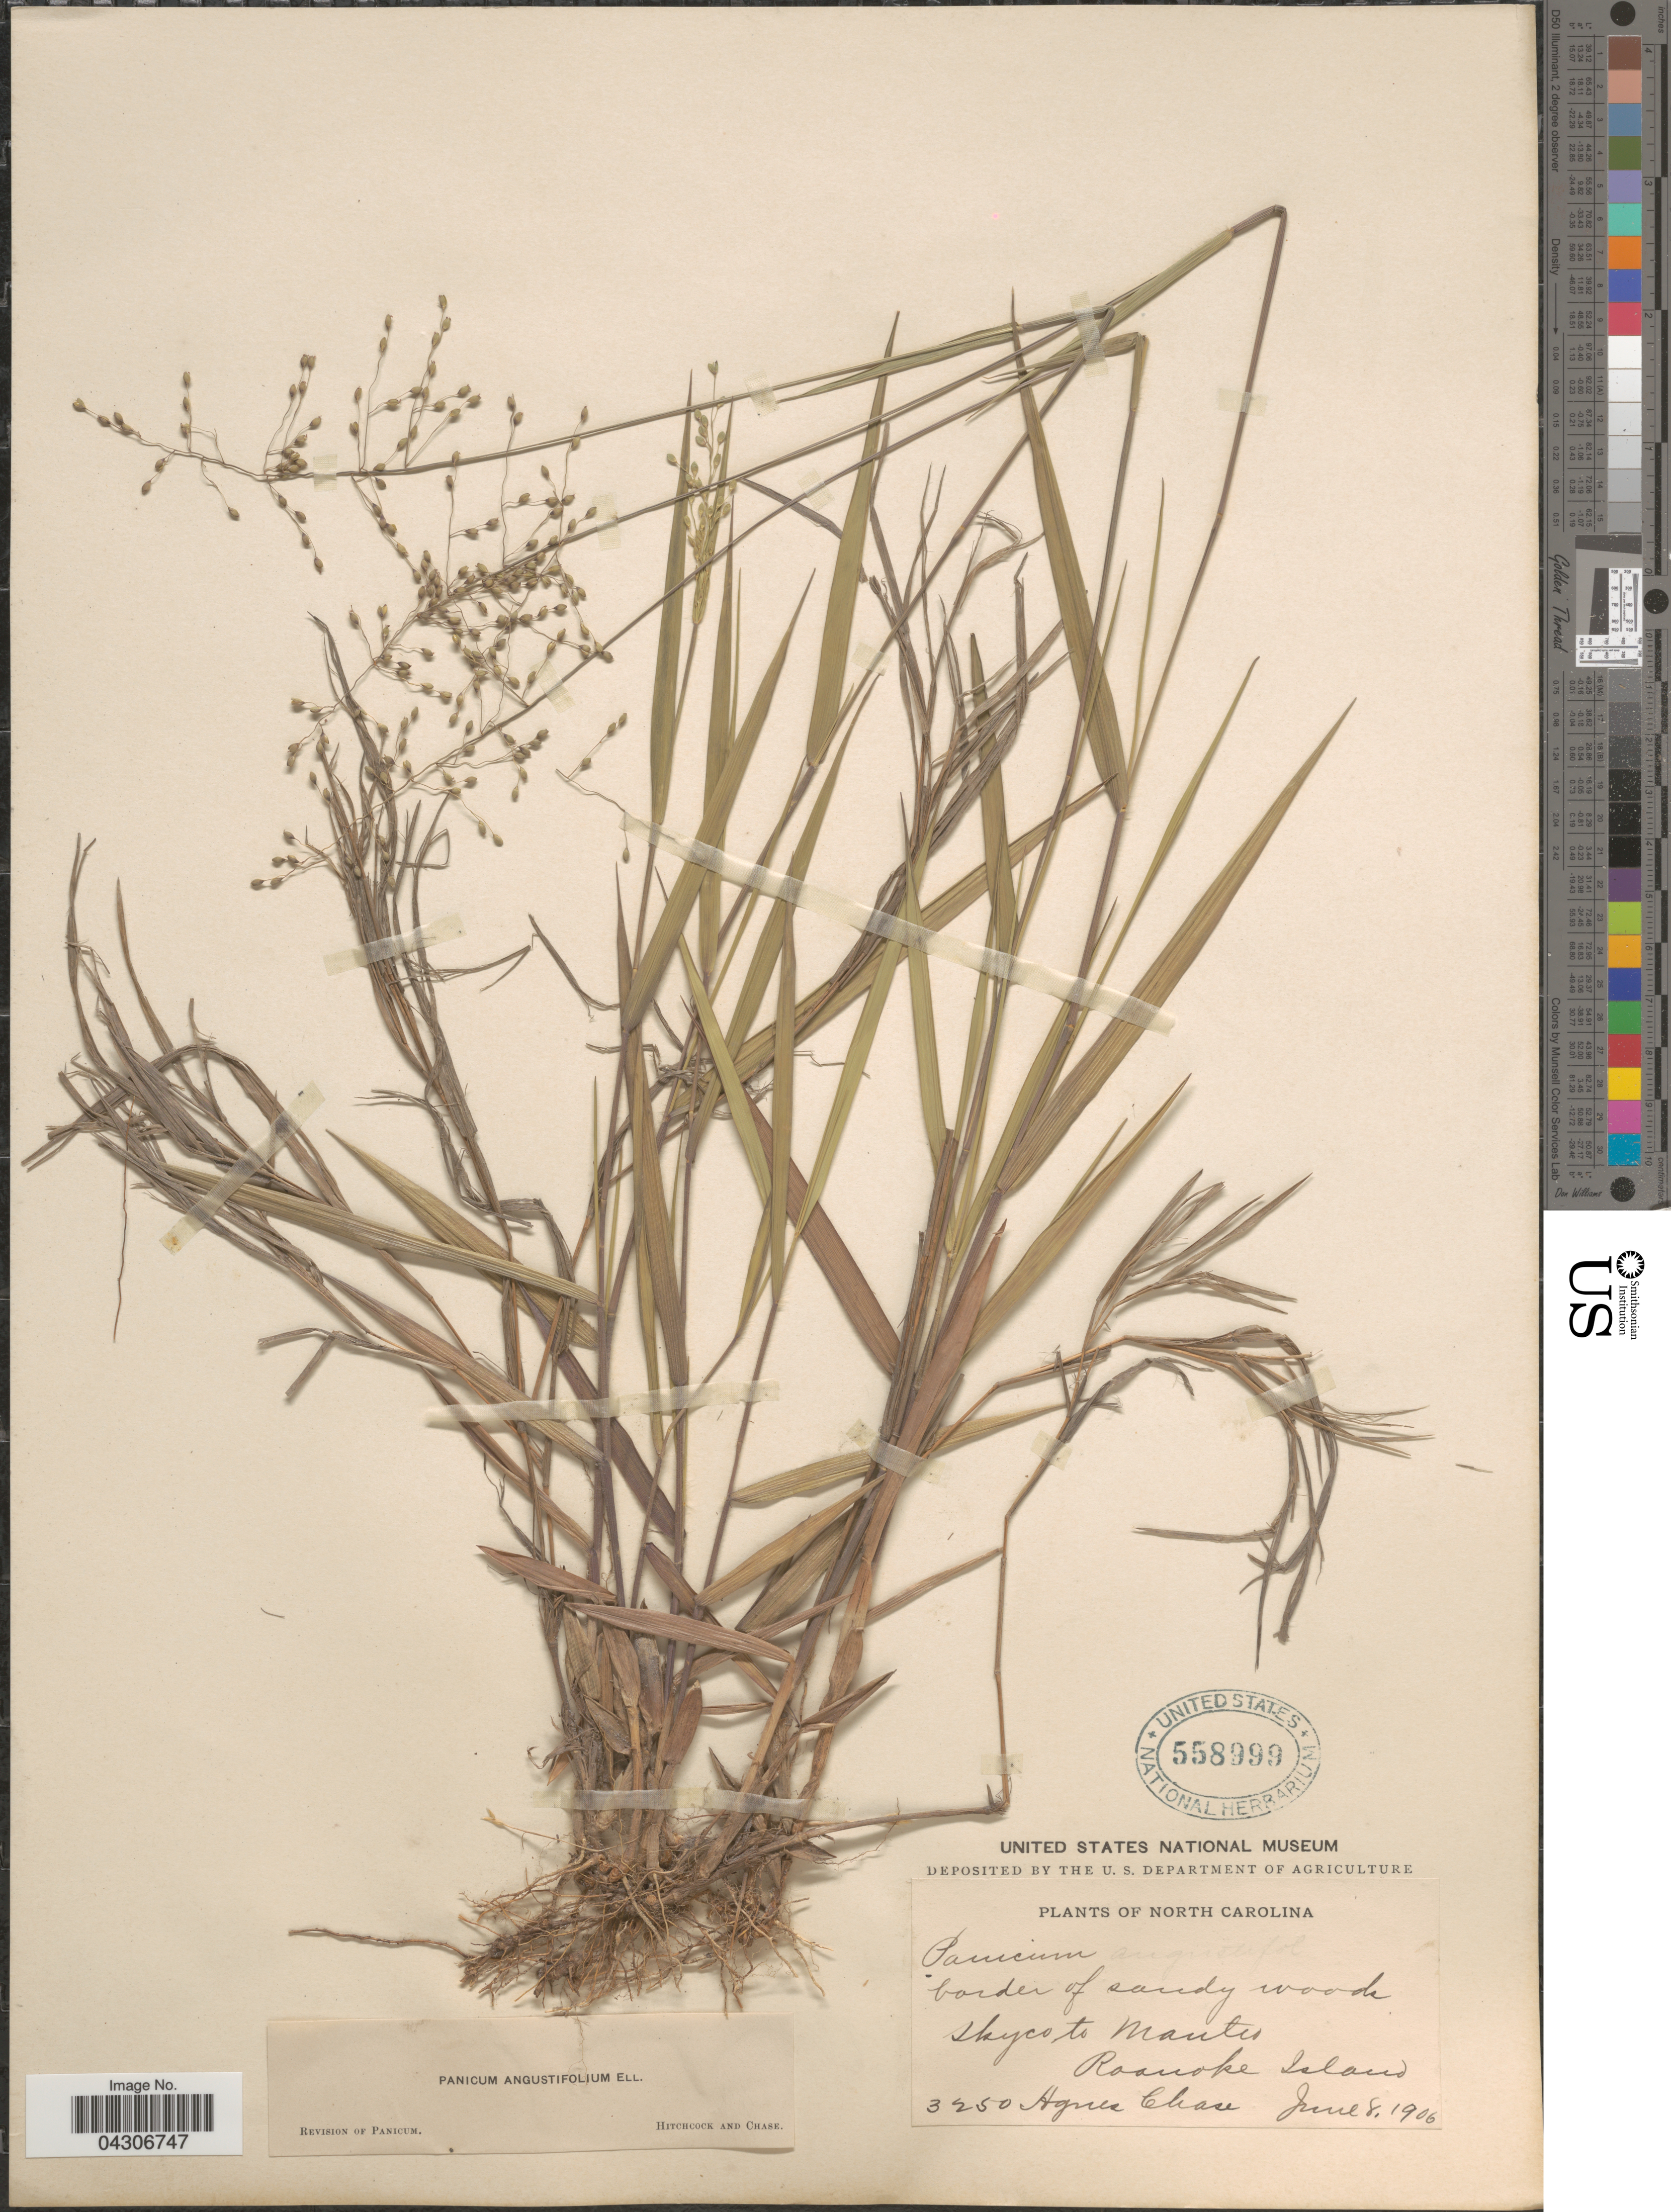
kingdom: Plantae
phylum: Tracheophyta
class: Liliopsida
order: Poales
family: Poaceae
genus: Dichanthelium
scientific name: Dichanthelium aciculare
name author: (Desv. ex Poir.) Gould & C.A. Clark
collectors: A. Chase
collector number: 3250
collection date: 1906-06-08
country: United States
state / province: North Carolina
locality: Skyco to Manteo. Roanoke Island.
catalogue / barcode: US 558999